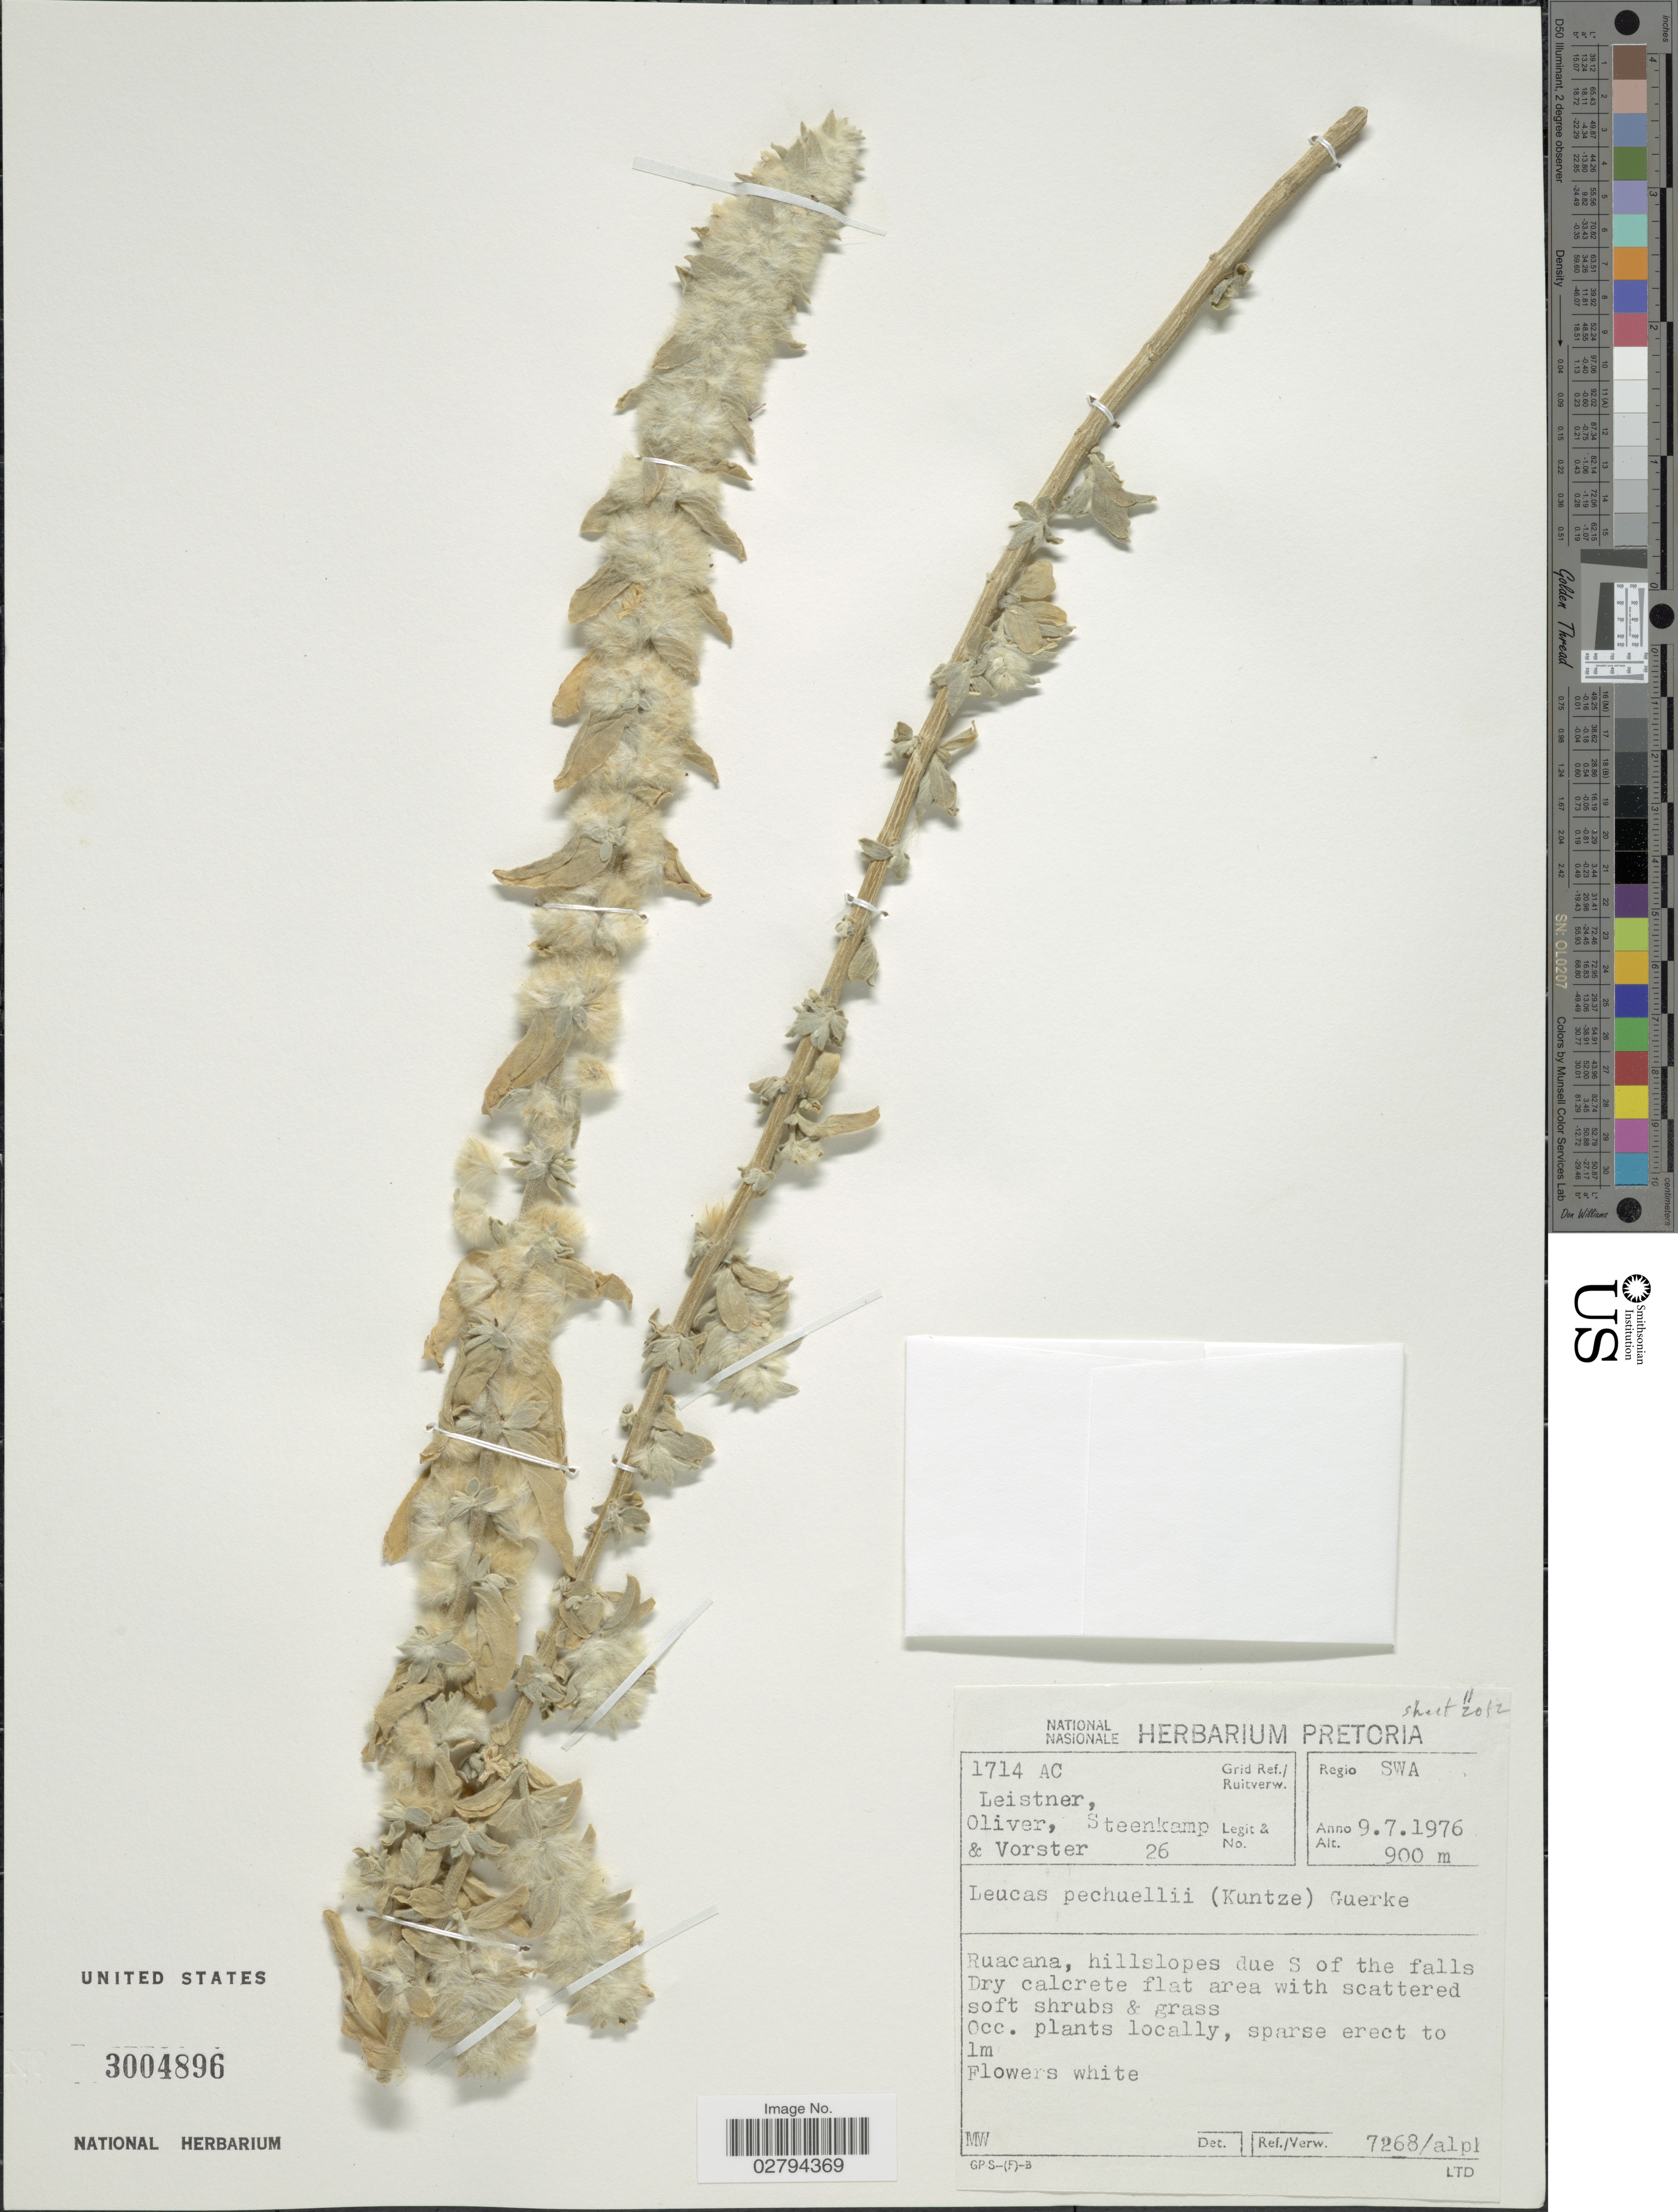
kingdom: Plantae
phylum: Tracheophyta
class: Magnoliopsida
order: Lamiales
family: Lamiaceae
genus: Leucas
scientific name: Leucas pechuelii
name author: (Kuntze) Baker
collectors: Leistner, Oliver, --, -- Steenkamp & -. Vorster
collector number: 26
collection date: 1976-07-09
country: South Africa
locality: Regio SWA. Ruacana, hillsopes due S of the falls.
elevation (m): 900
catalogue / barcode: US 3004896